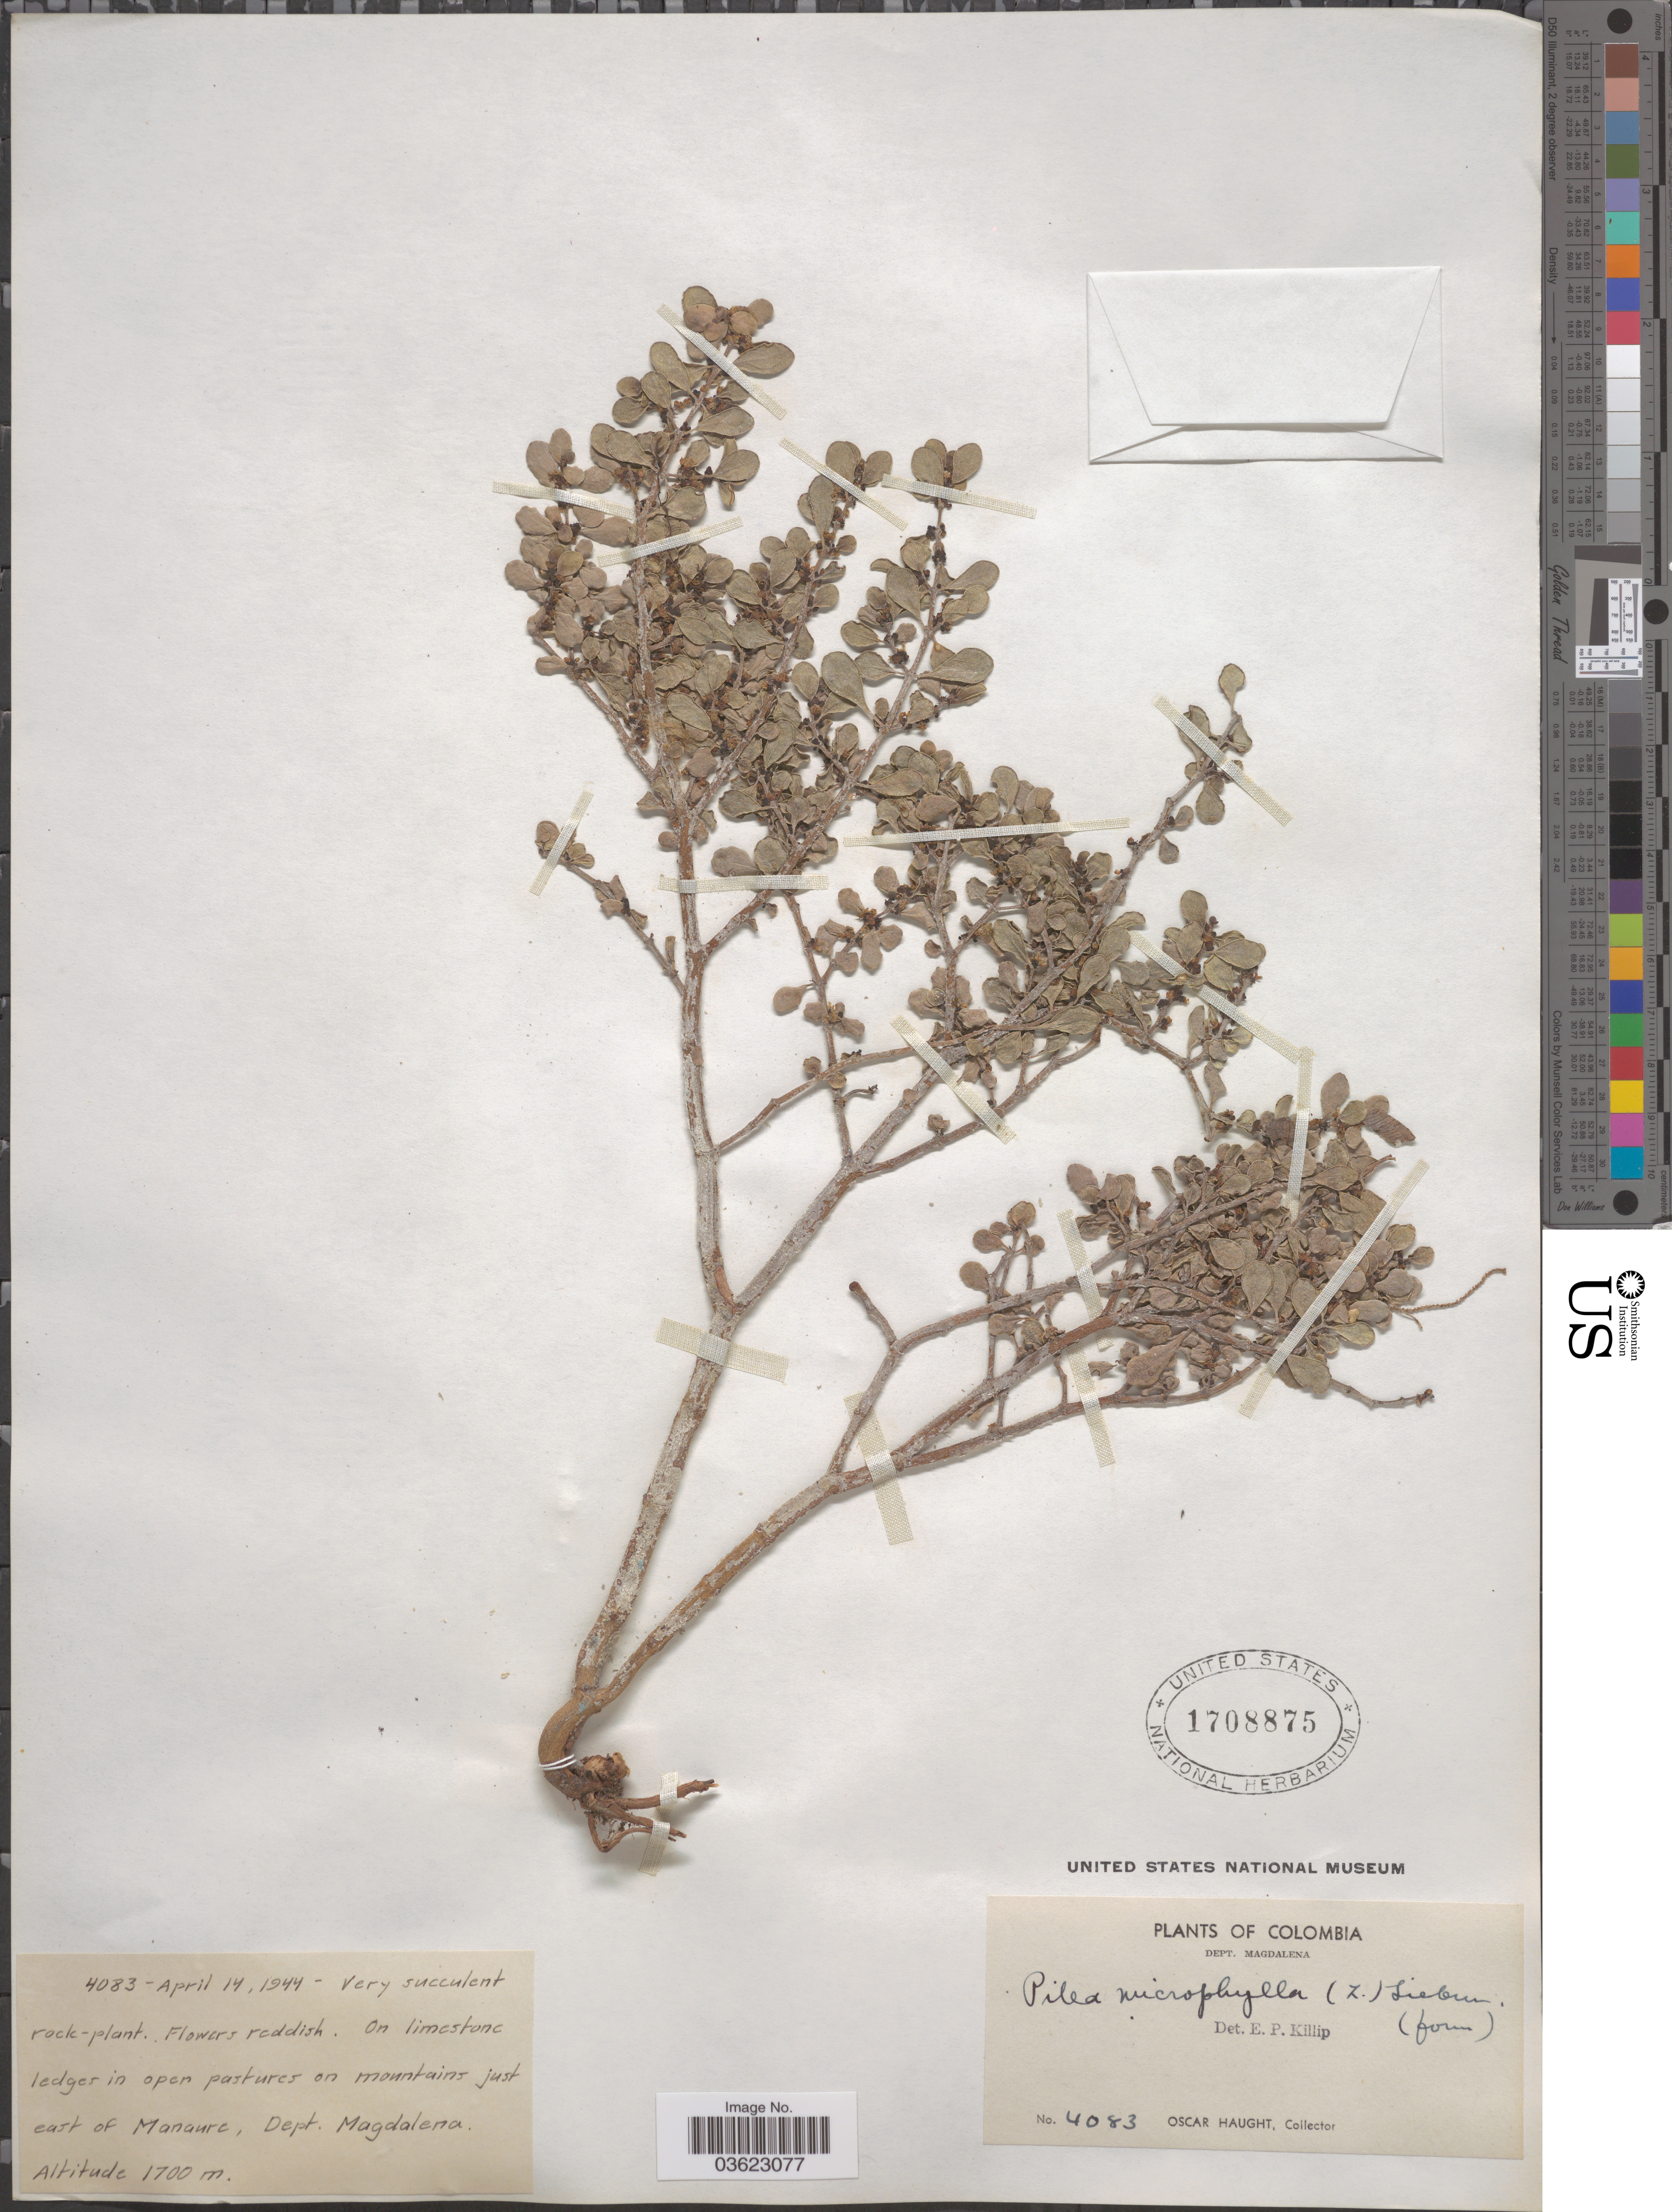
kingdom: Plantae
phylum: Tracheophyta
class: Magnoliopsida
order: Rosales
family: Urticaceae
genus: Pilea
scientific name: Pilea microphylla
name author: (L.) Liebm.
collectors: O. L. Haught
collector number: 4083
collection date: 1944-04-14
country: Colombia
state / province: Magdalena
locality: On limestone ledges in open pastures on mountains just east of Manaure, Dept. Magdalena.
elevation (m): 1700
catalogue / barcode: US 1708875